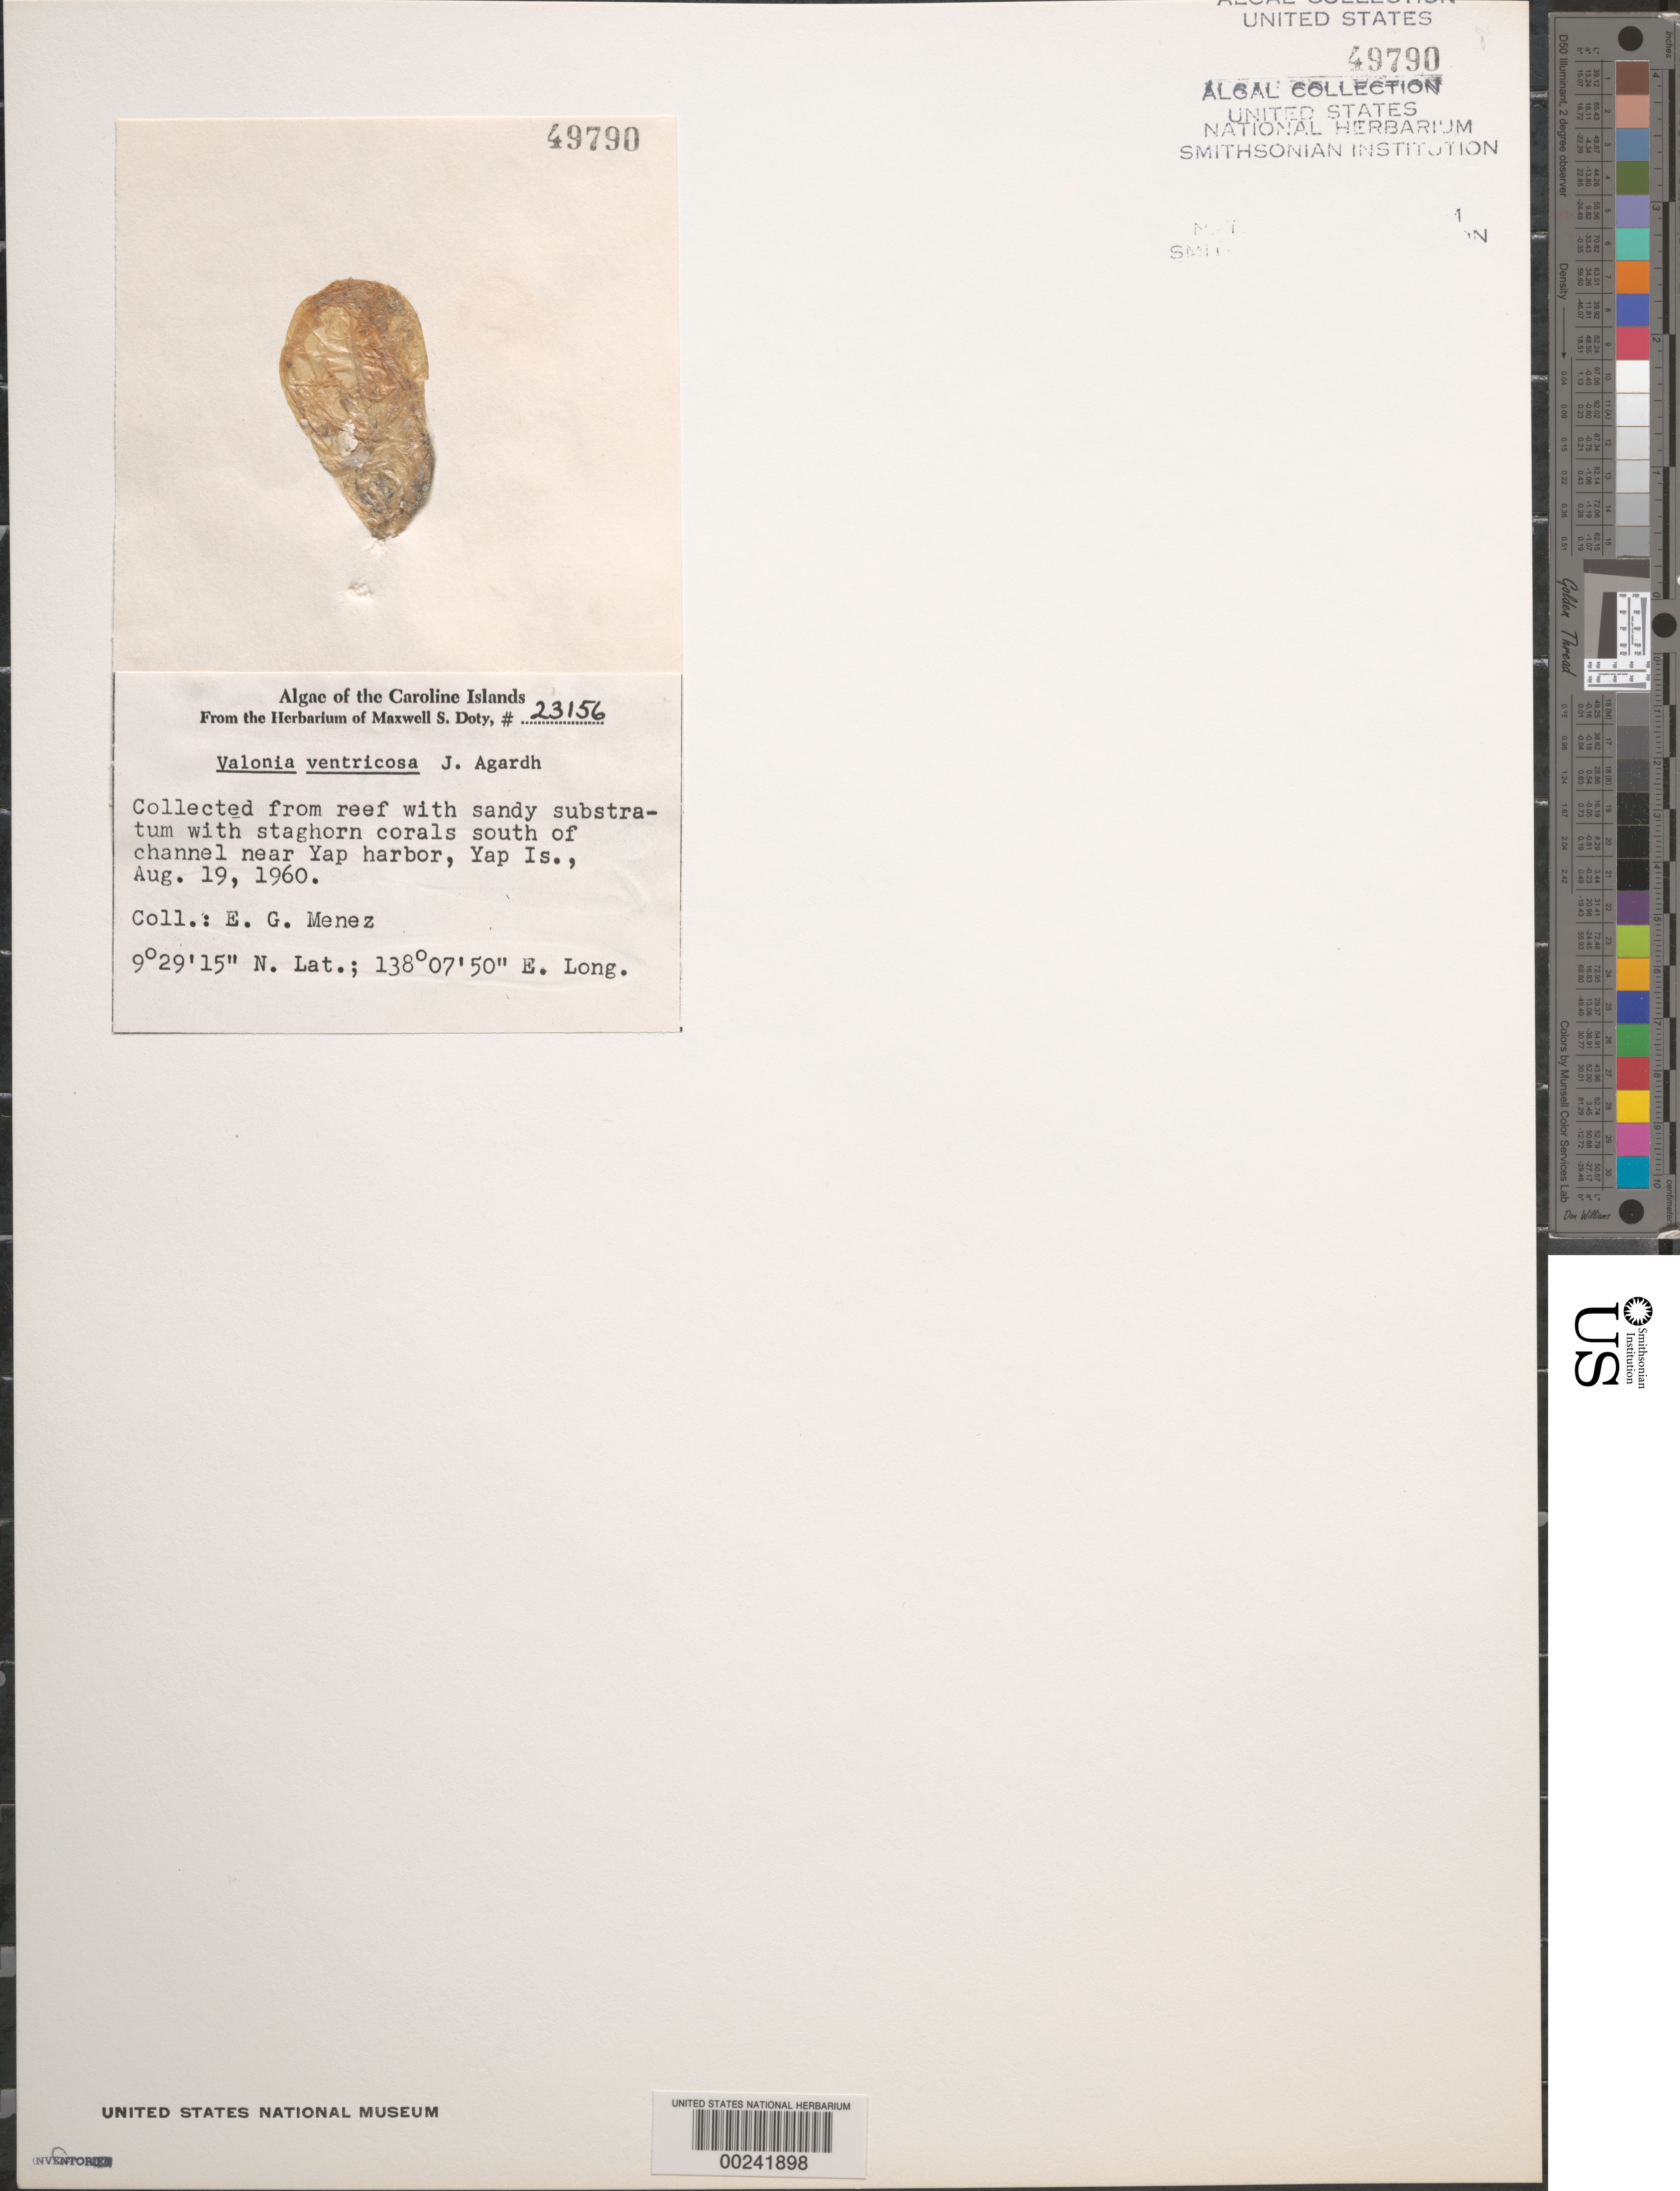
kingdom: Plantae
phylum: Chlorophyta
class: Ulvophyceae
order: Siphonocladales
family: Valoniaceae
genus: Valonia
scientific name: Valonia ventricosa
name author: J. Agardh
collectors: Meñez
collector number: MSD 23156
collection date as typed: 19 Aug 1960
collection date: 1960-08-19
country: Micronesia, Federated States of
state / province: Yap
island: Yap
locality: Near Yap Harbor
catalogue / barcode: US 49790